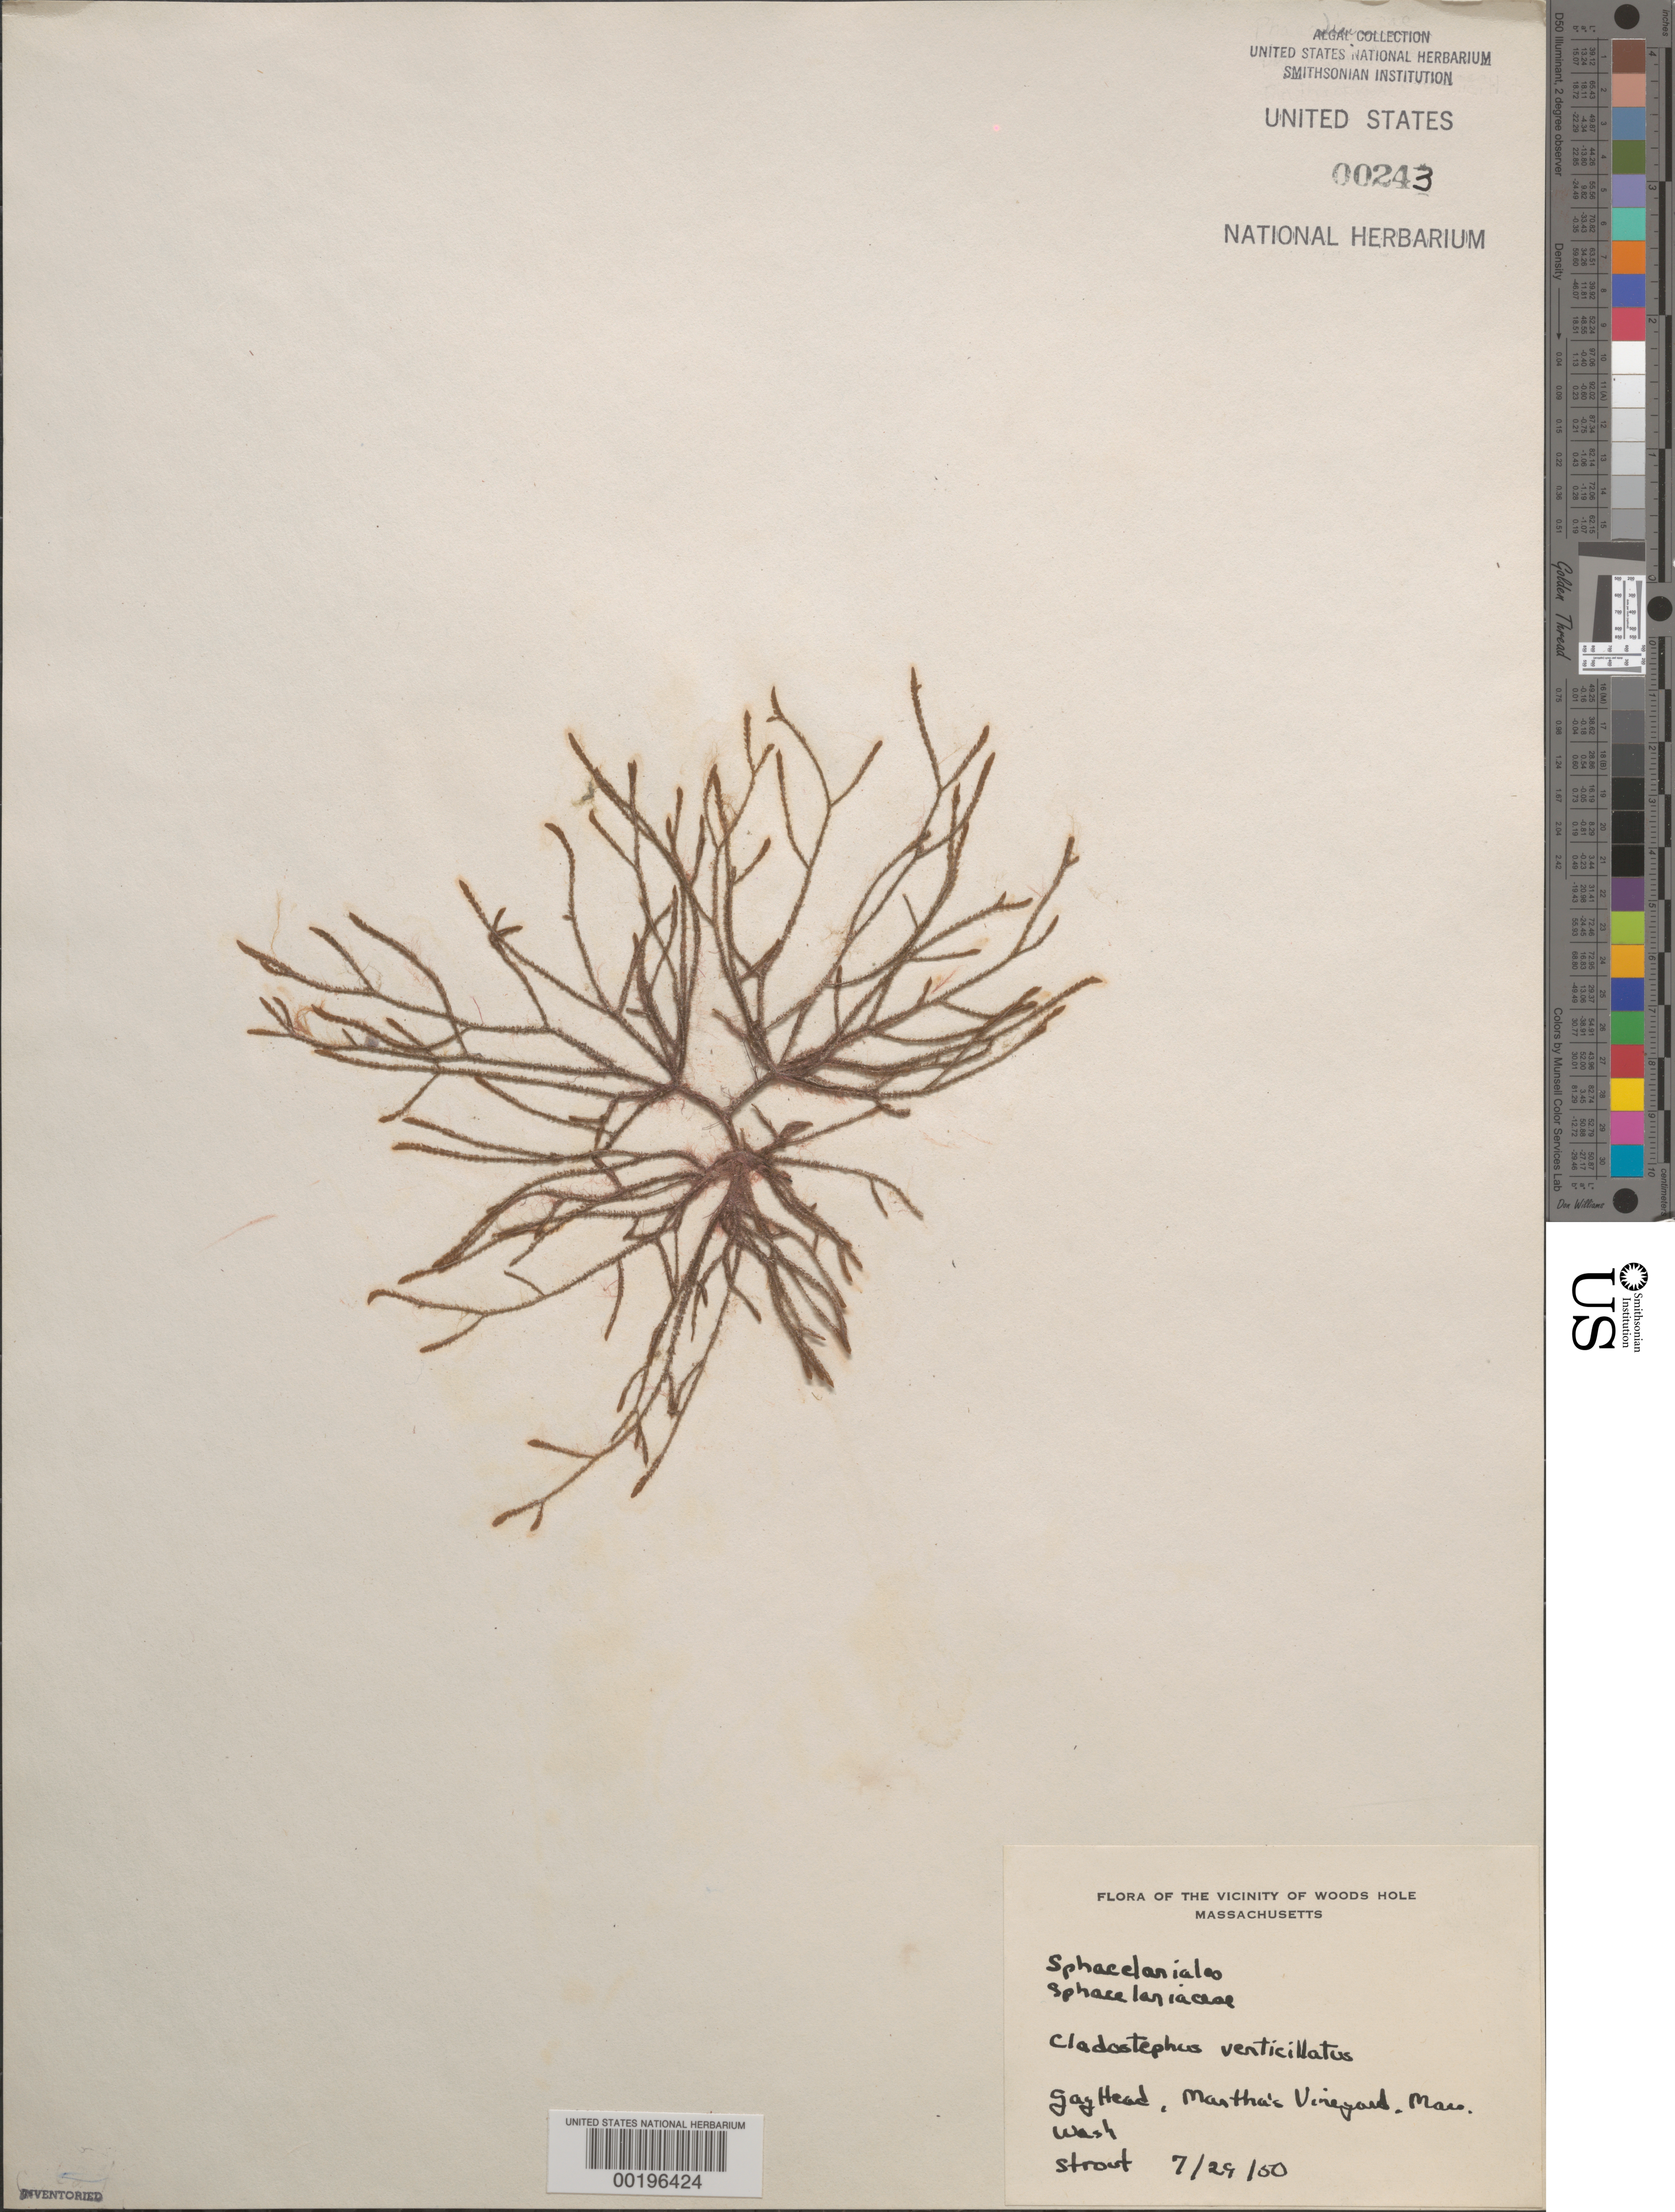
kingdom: Chromista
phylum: Ochrophyta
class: Phaeophyceae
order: Sphacelariales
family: Cladostephaceae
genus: Cladostephus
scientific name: Cladostephus hirsutus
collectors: P. Strout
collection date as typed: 29 Jul 1950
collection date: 1950-07-29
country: United States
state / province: Massachusetts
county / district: Dukes County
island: Martha's Vineyard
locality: Gay Head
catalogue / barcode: US 243